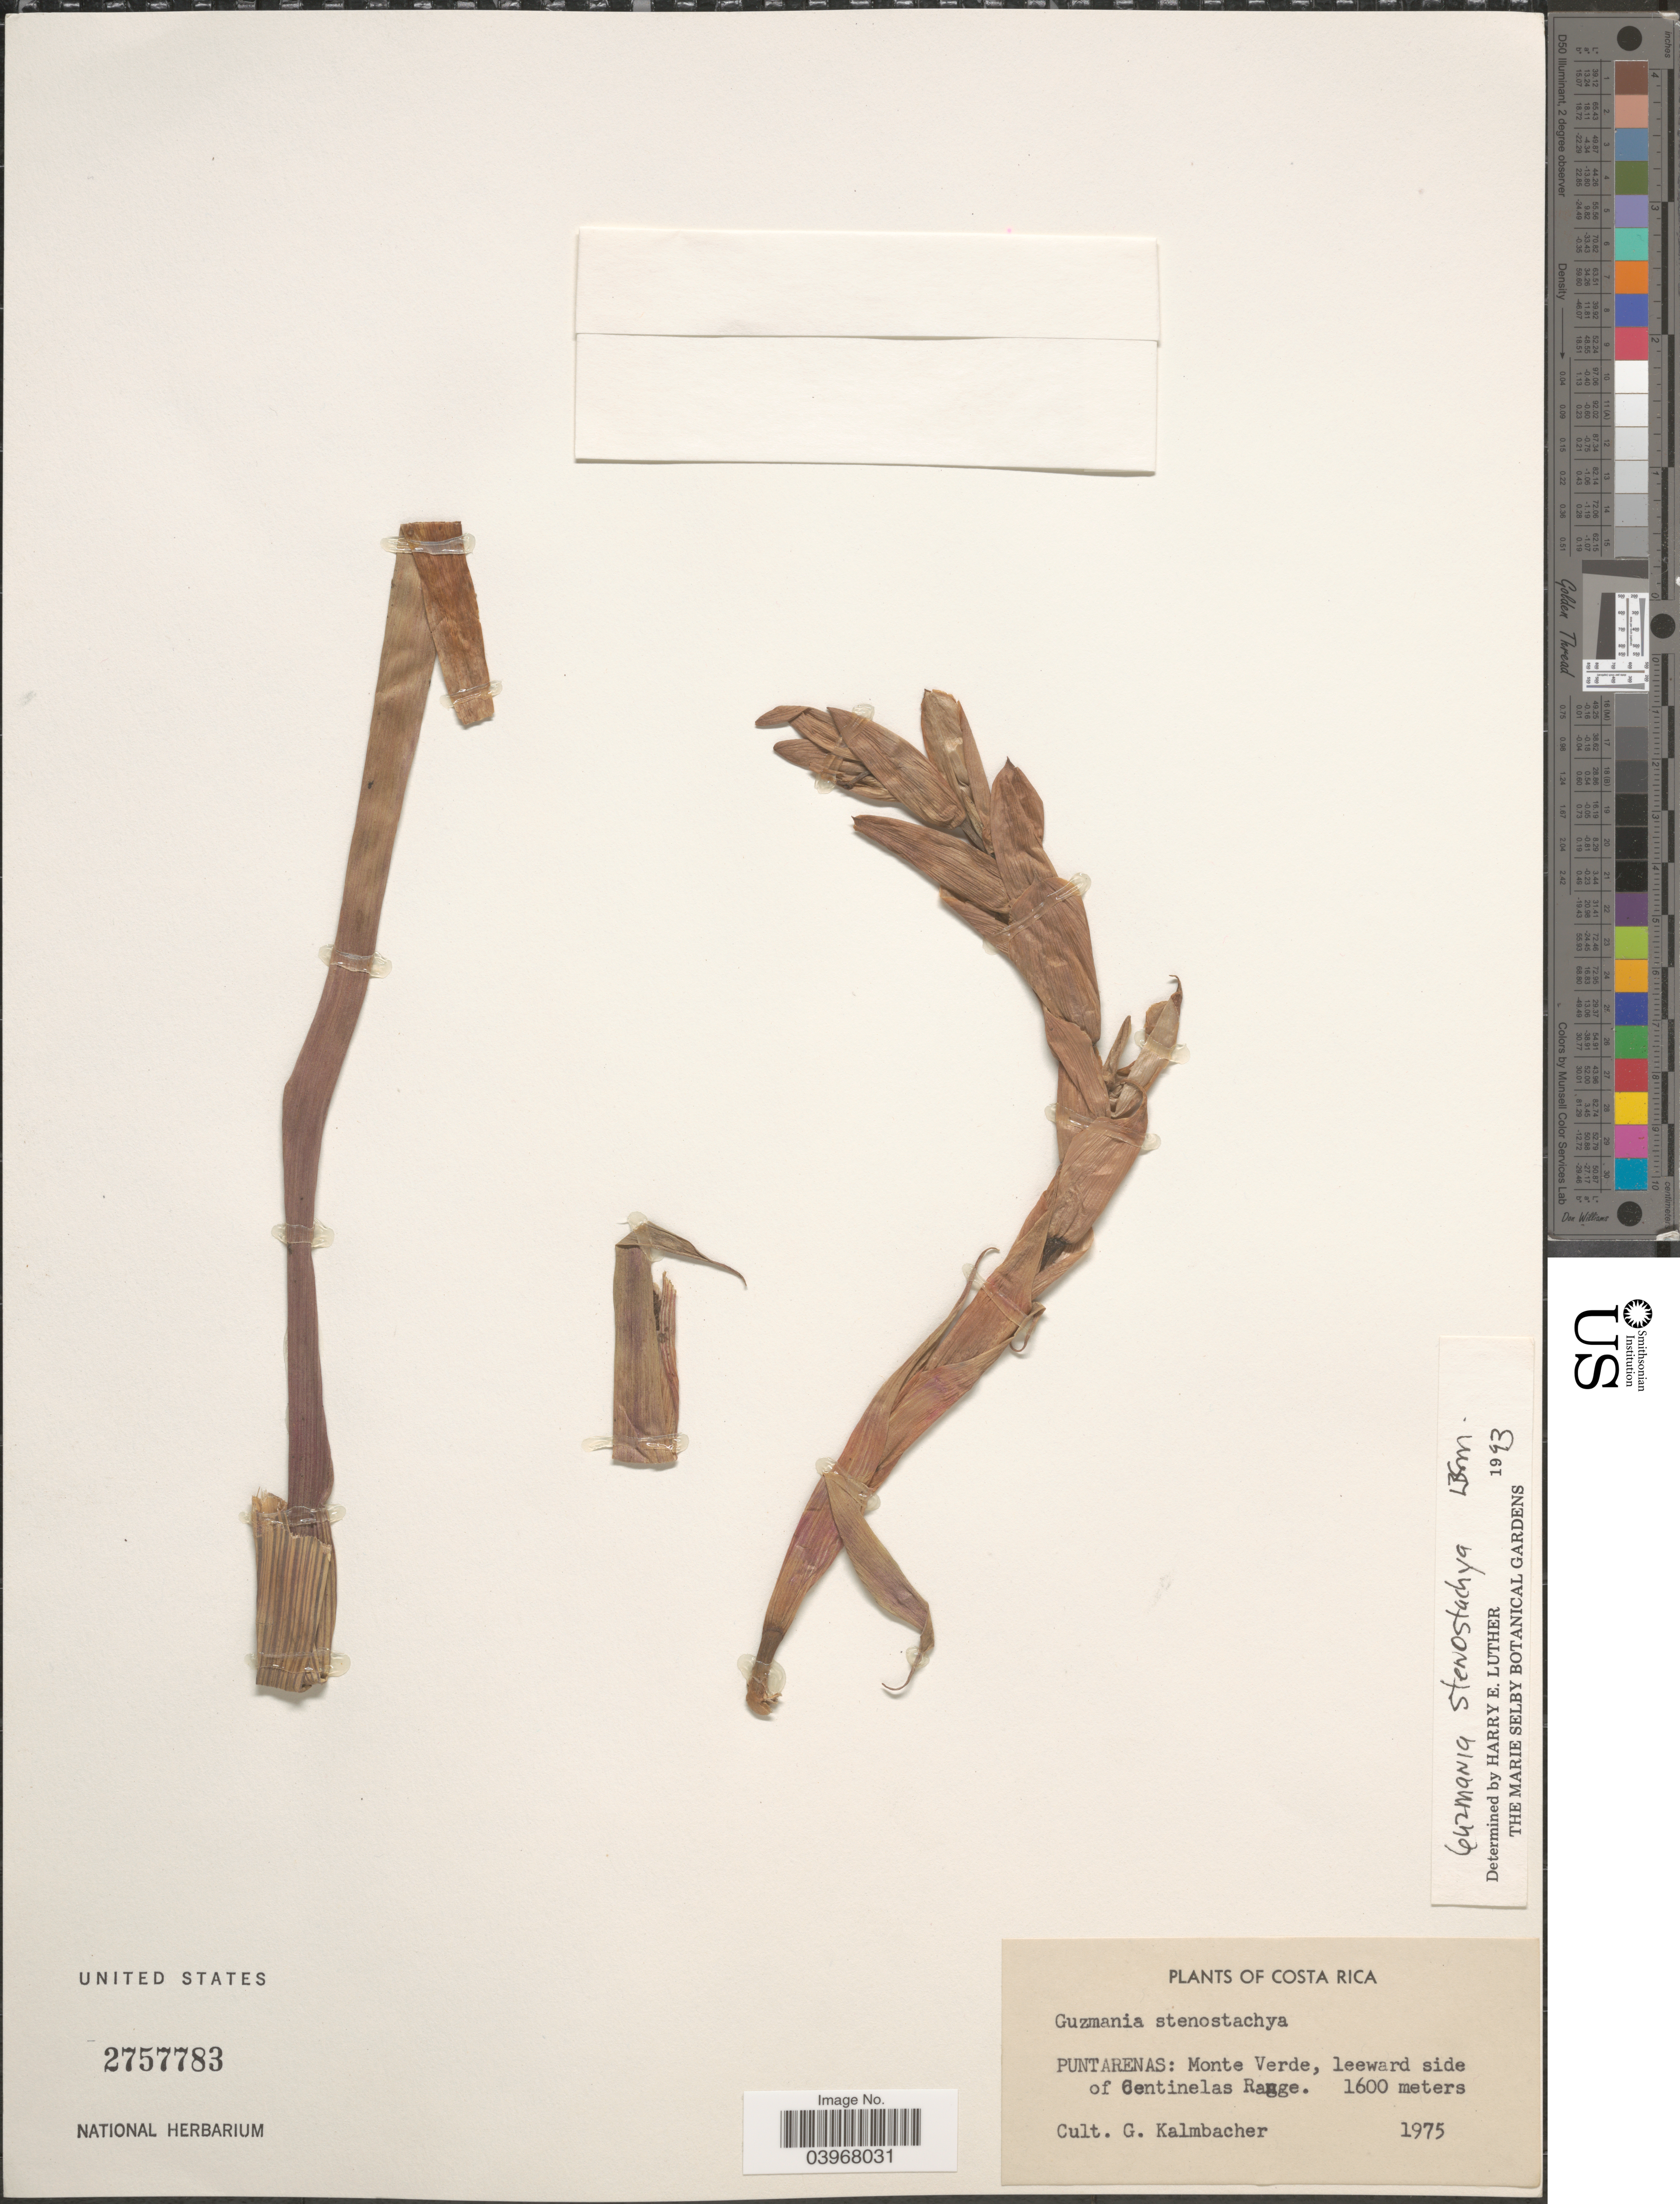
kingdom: Plantae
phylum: Tracheophyta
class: Liliopsida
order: Poales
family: Bromeliaceae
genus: Guzmania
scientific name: Guzmania stenostachya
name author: L.B. Sm.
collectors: G. Kalmbacher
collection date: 1975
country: Costa Rica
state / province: Puntarenas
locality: Monte Verde, leeward side of Centinelas Ragge.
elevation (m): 1600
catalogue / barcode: US 2757783